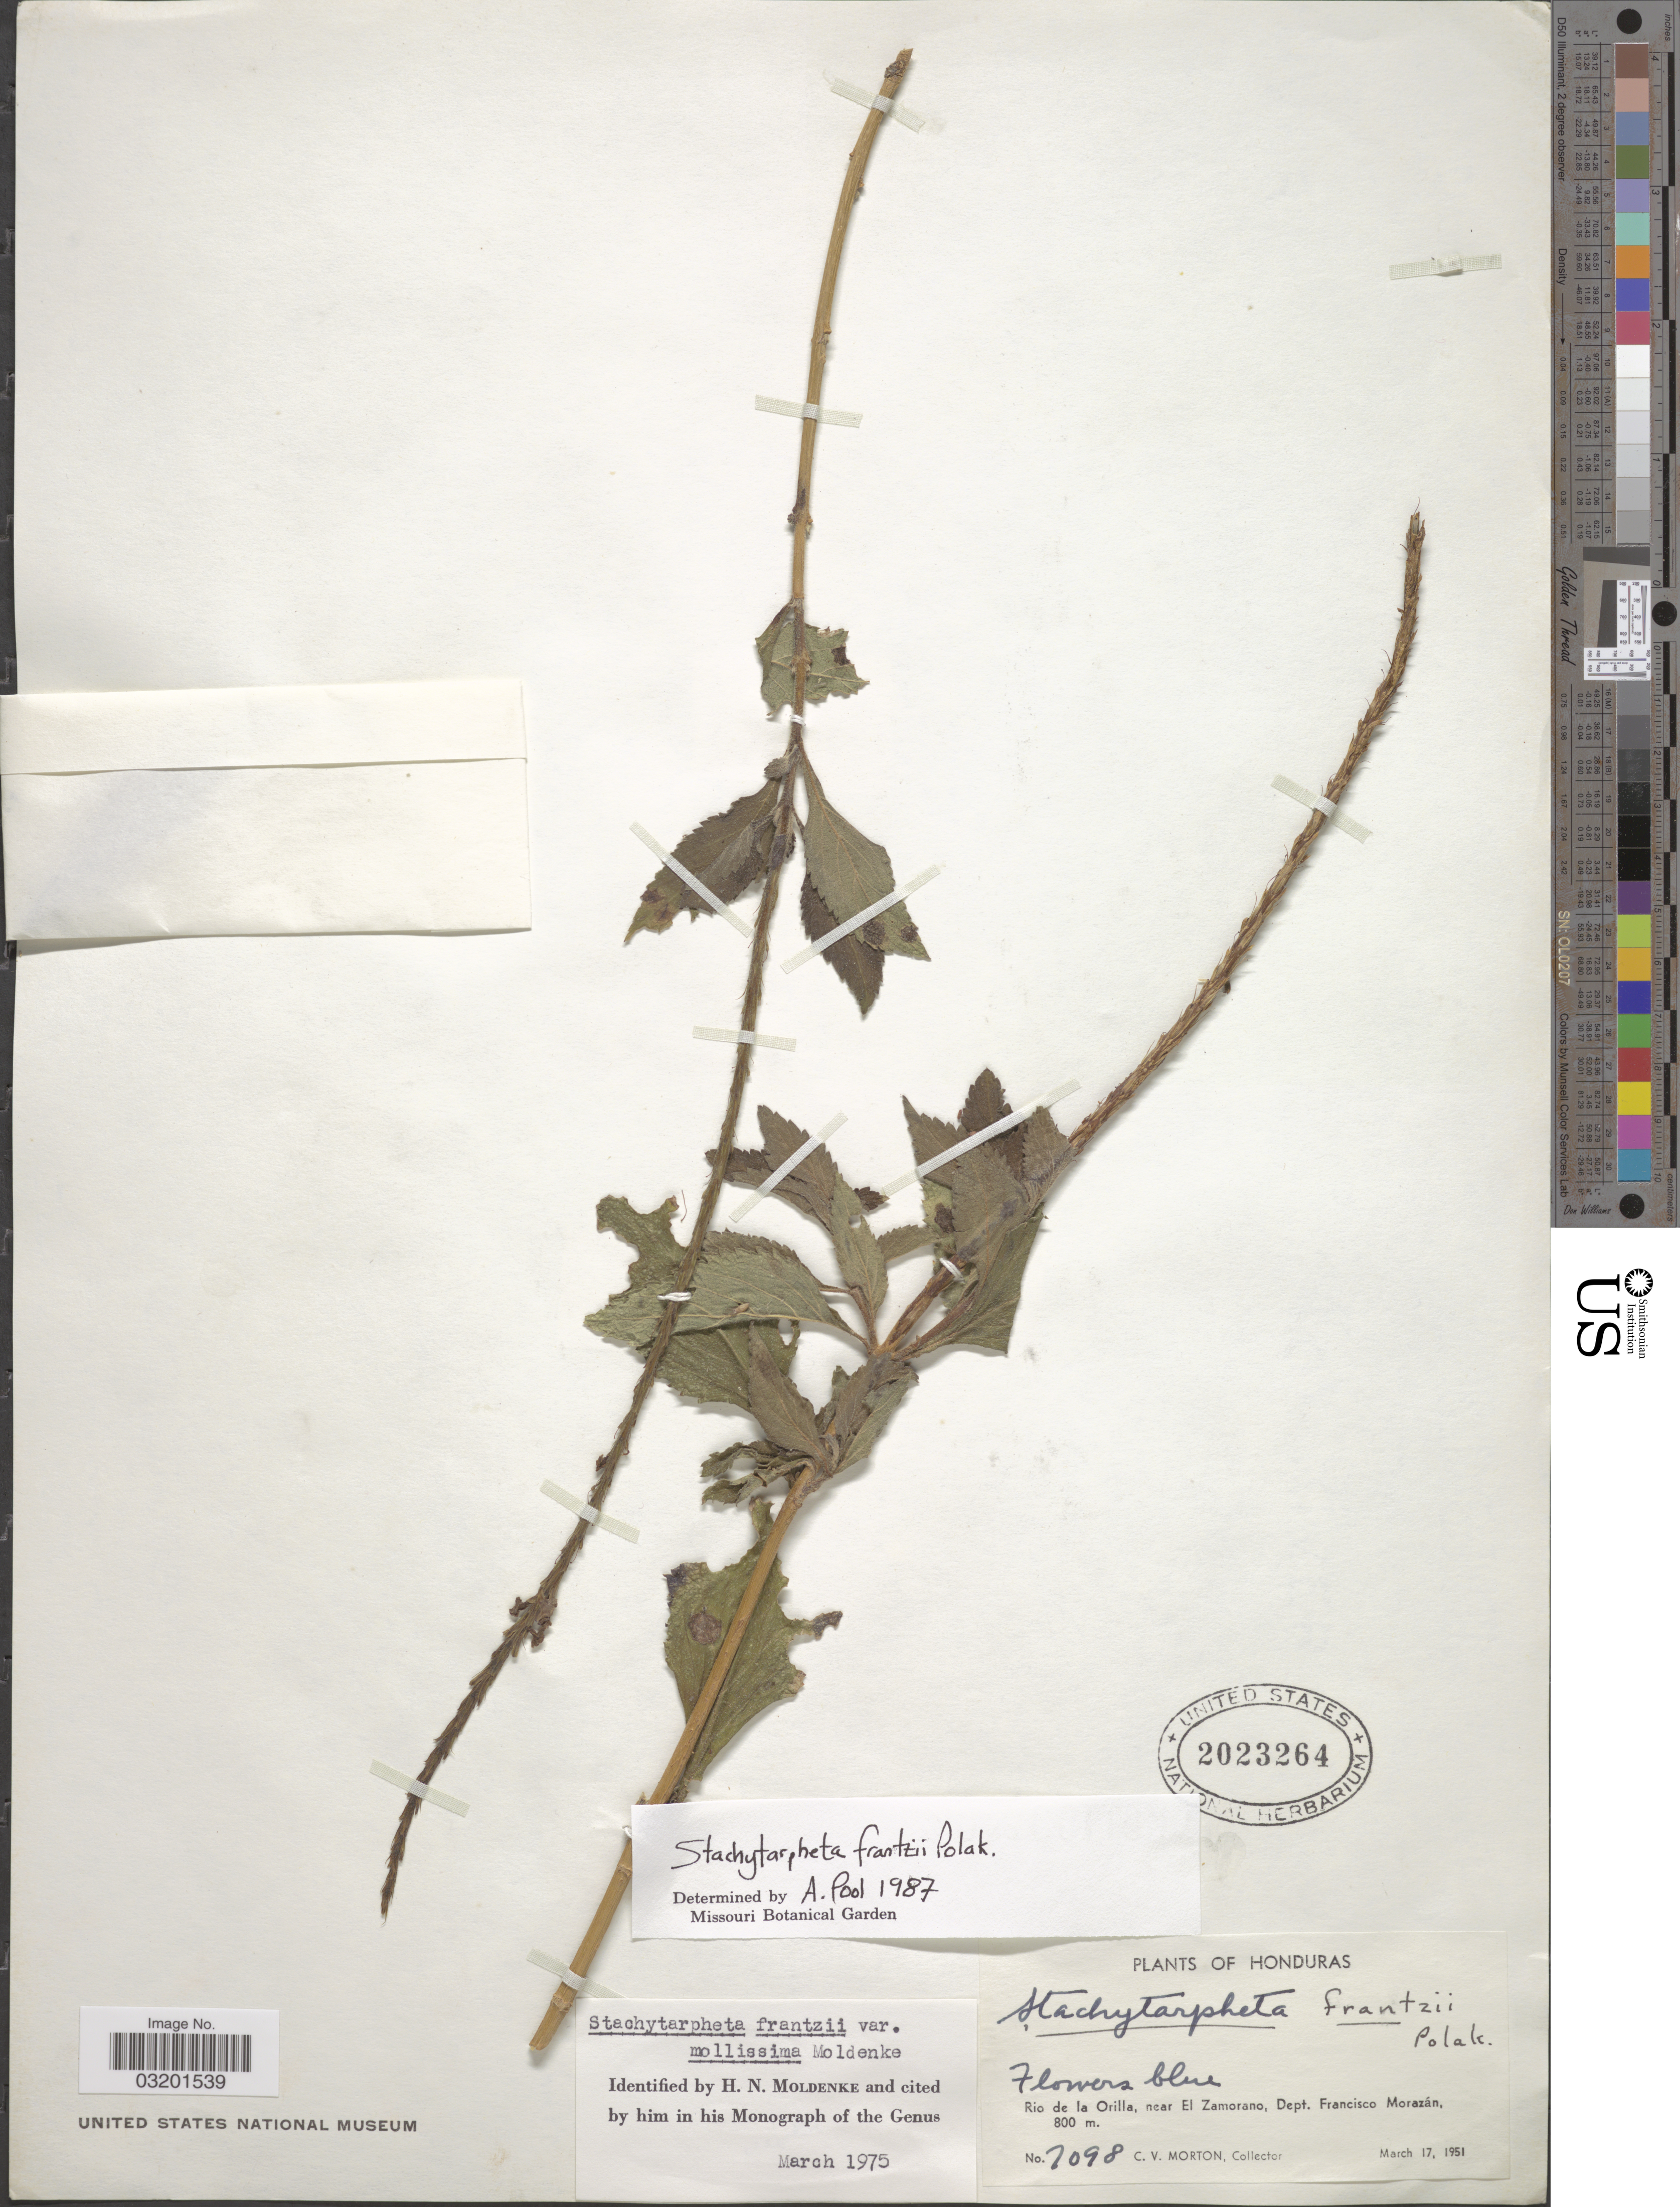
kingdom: Plantae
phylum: Tracheophyta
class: Magnoliopsida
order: Lamiales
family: Verbenaceae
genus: Stachytarpheta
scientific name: Stachytarpheta frantzii var. frantzii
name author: Pol.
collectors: C. V. Morton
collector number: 7098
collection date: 1951-03-17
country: Honduras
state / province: Fco. Morazán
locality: Rio de la Orilla, near El Zamorano, Dept. Francisco Morazán.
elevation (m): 800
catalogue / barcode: US 2023264